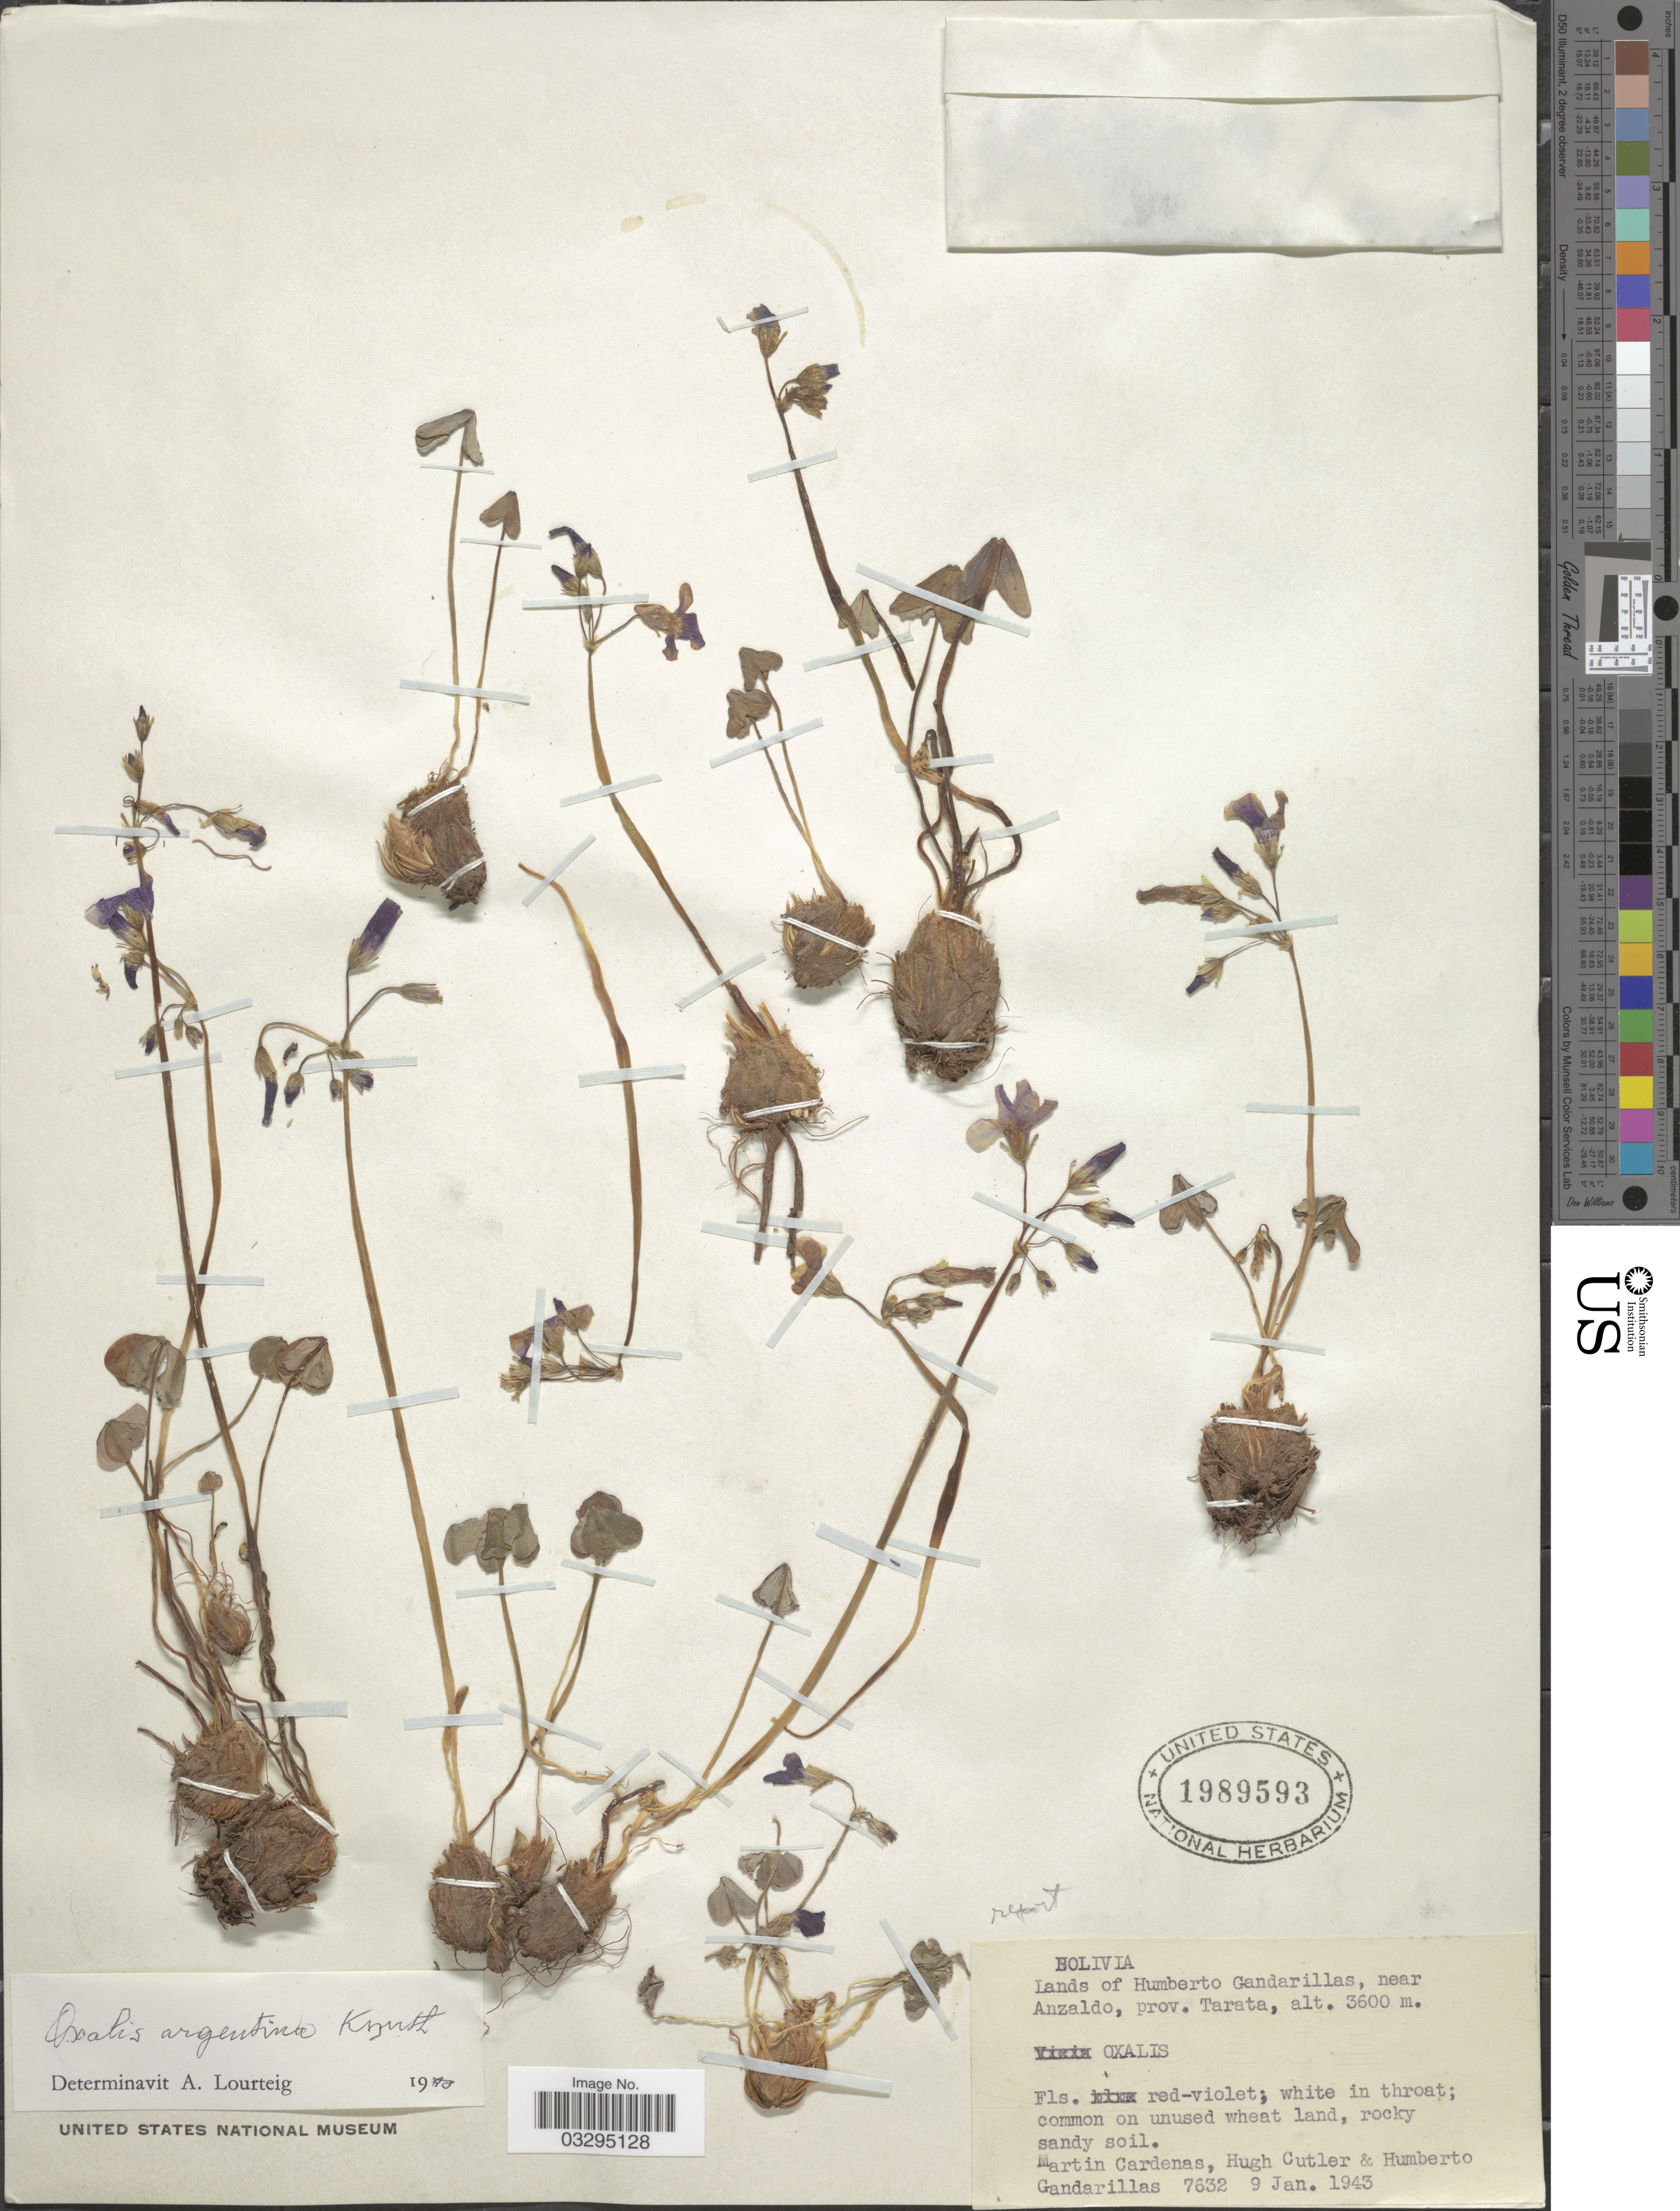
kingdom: Plantae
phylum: Tracheophyta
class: Magnoliopsida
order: Oxalidales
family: Oxalidaceae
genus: Oxalis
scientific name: Oxalis argentina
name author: R. Knuth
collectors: M. Cárdenas, H. C. Cutler, Humberto & H. Gandarillas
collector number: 7632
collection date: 1943-01-09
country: Bolivia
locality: Lands of Humberto Gandarillas, near Anzaldo, prov. Tarata.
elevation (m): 3600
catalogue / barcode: US 1989593